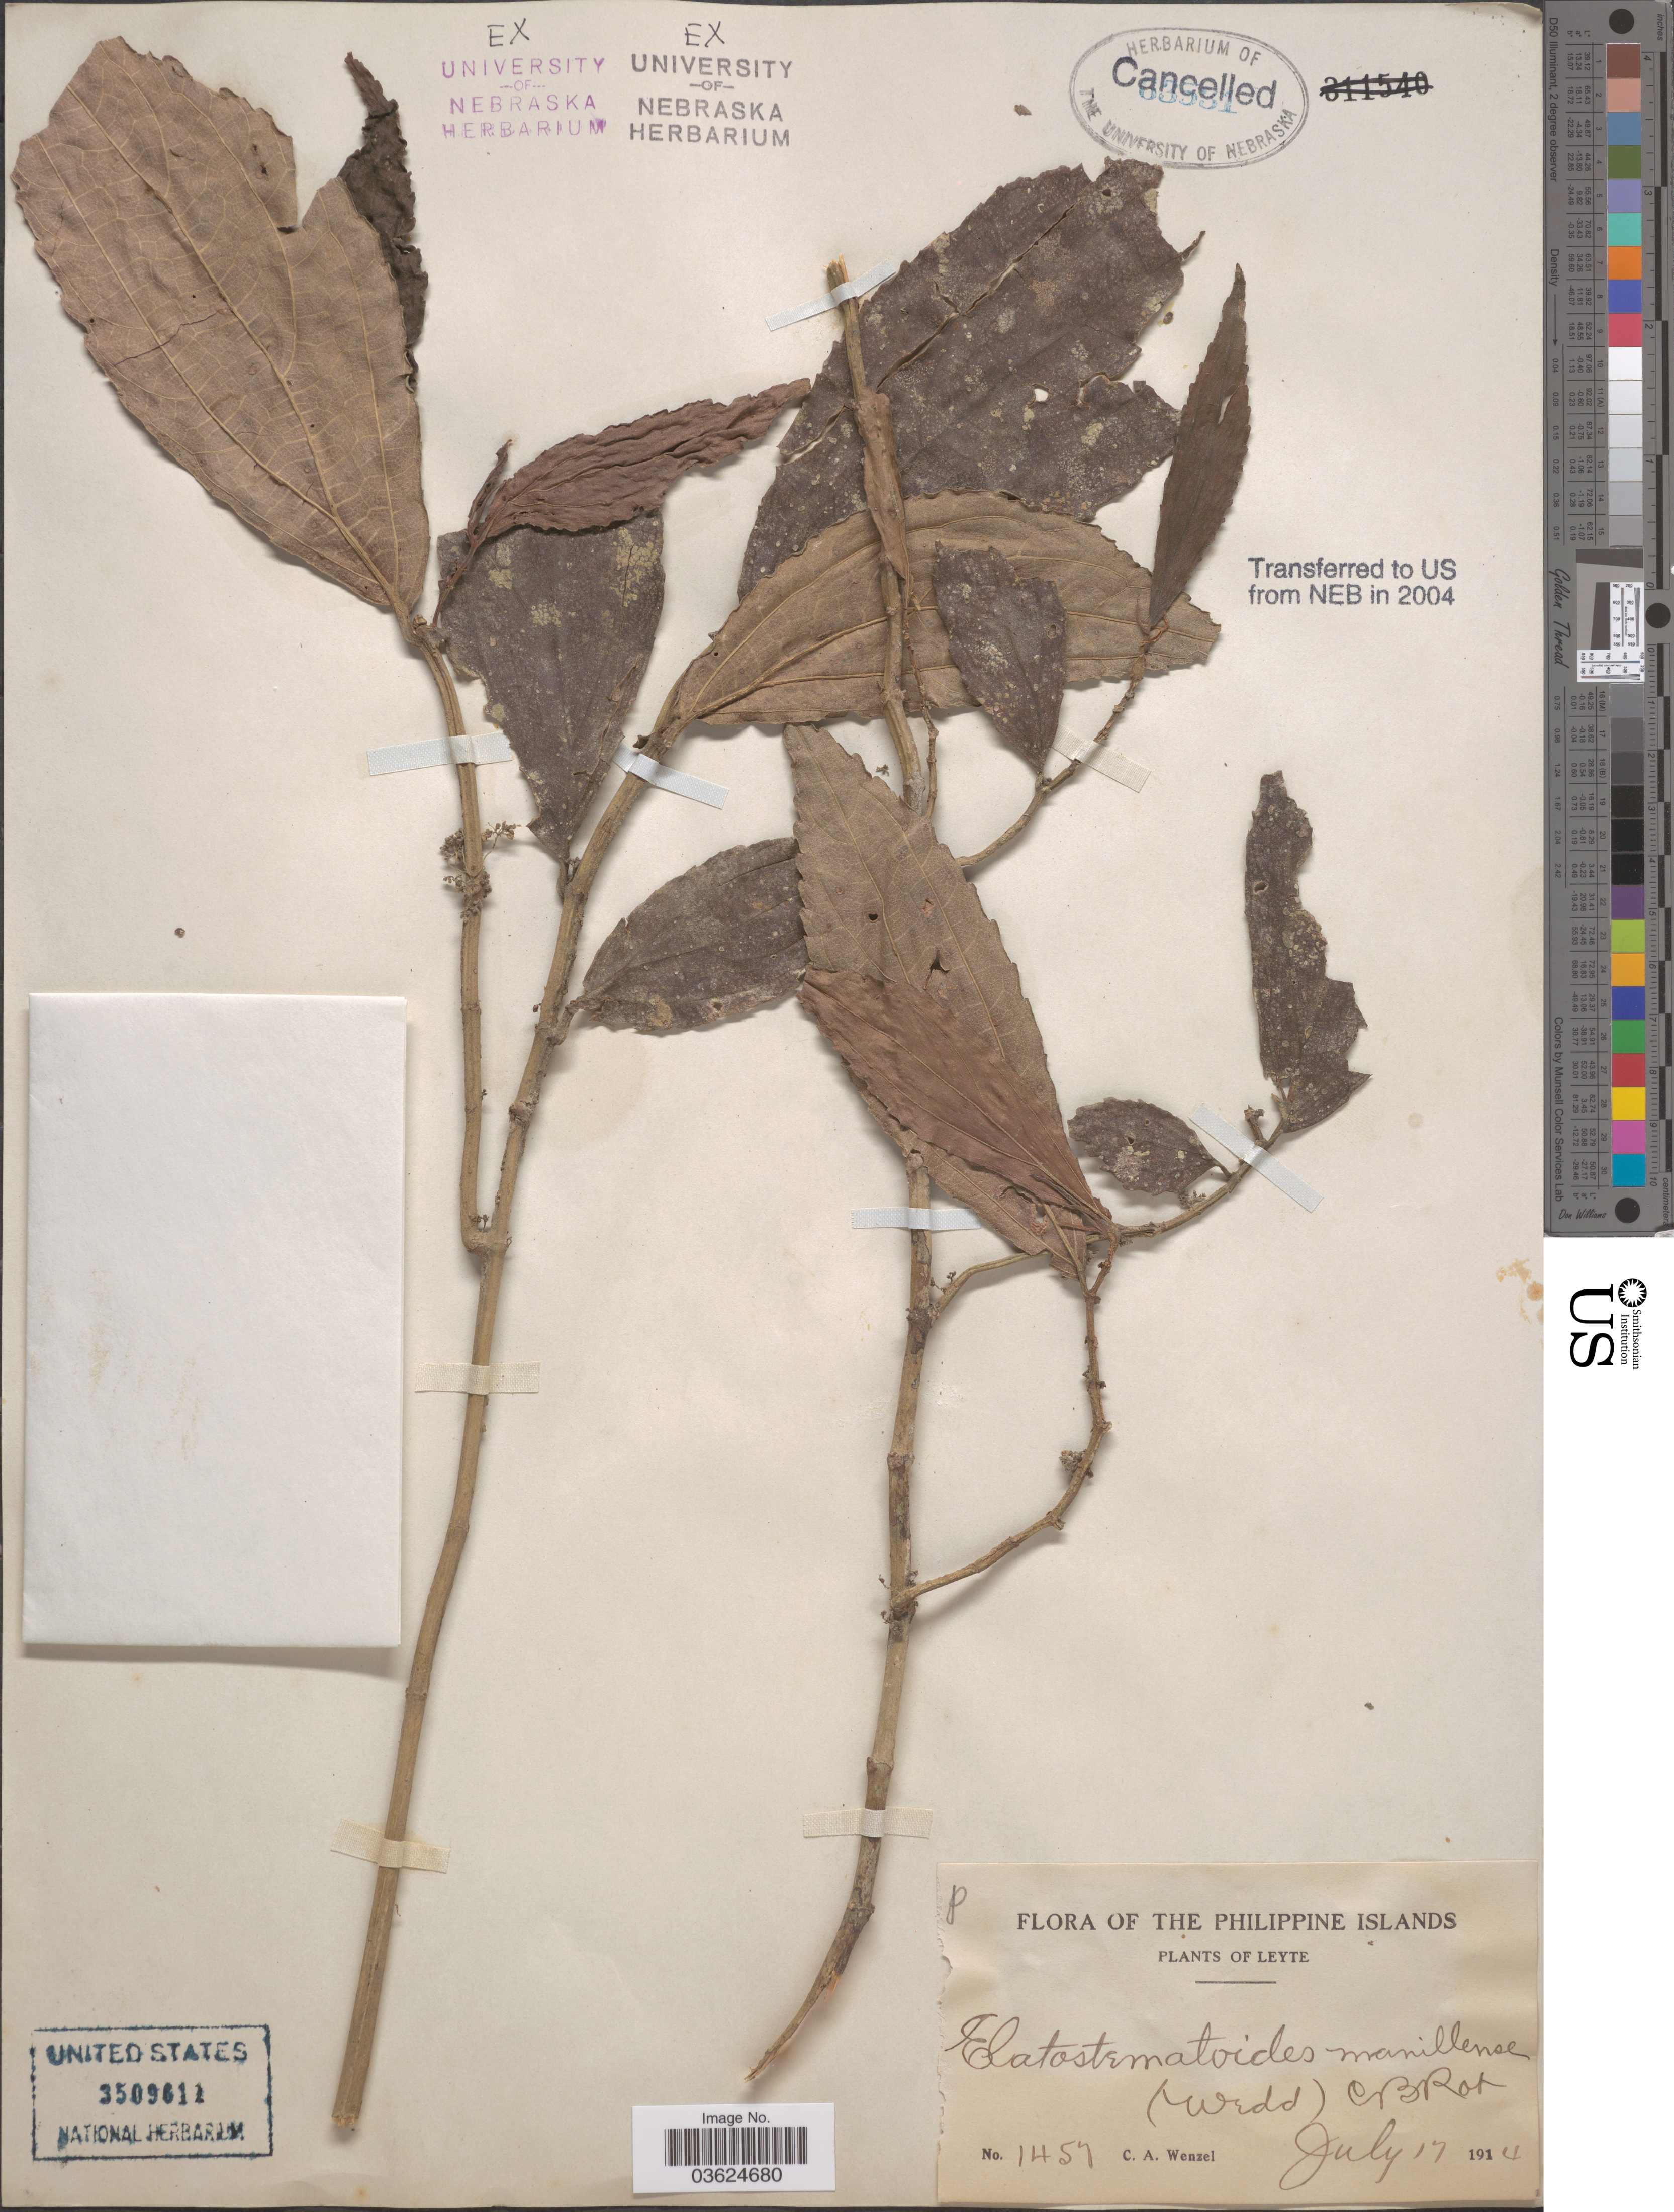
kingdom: Plantae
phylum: Tracheophyta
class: Magnoliopsida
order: Rosales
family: Urticaceae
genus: Elatostematoides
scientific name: Elatostematoides manillense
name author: (Wedd.) C.B. Rob.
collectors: C. Wenzel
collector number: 1457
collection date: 1914-07-17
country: Philippines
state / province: Eastern Visayas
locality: Leyte.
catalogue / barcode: US 3509611